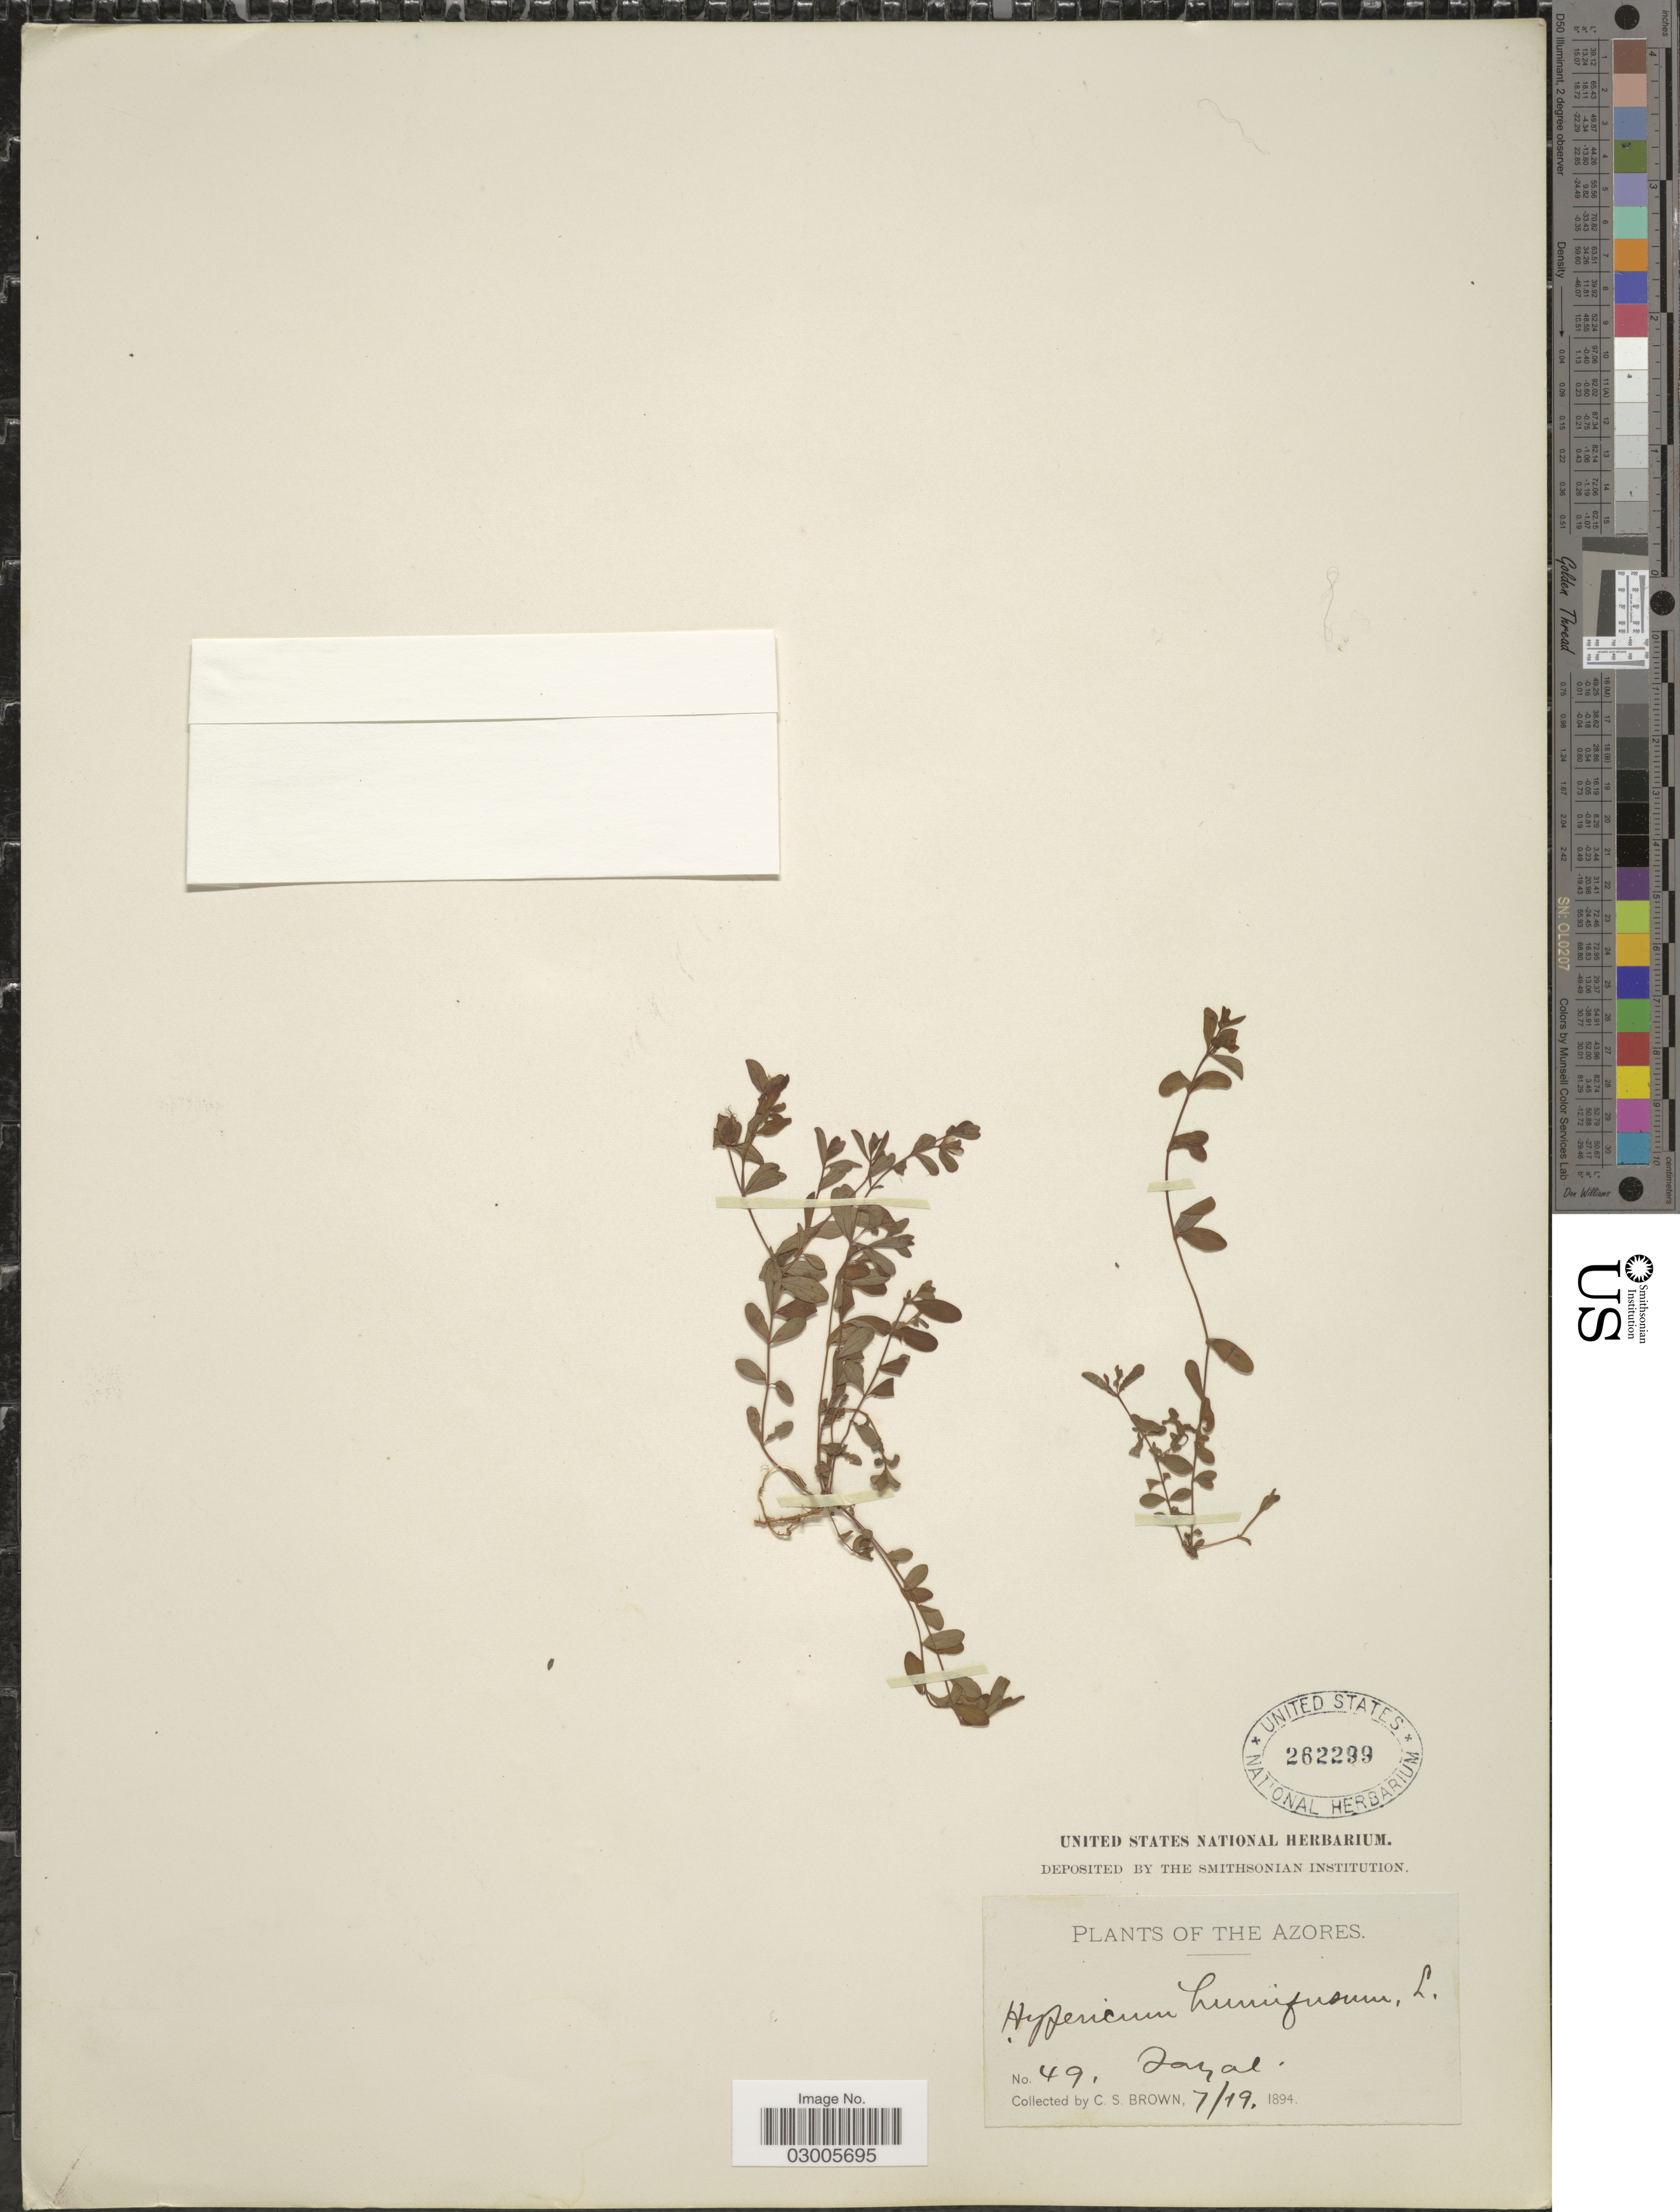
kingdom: Plantae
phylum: Tracheophyta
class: Magnoliopsida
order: Malpighiales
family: Hypericaceae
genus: Hypericum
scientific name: Hypericum humifusum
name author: L.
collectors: C. S. Brown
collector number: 49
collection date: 1894-07-19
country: Portugal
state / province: Azores (Aut. Reg.)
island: Faial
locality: Fayal.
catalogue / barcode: US 262299